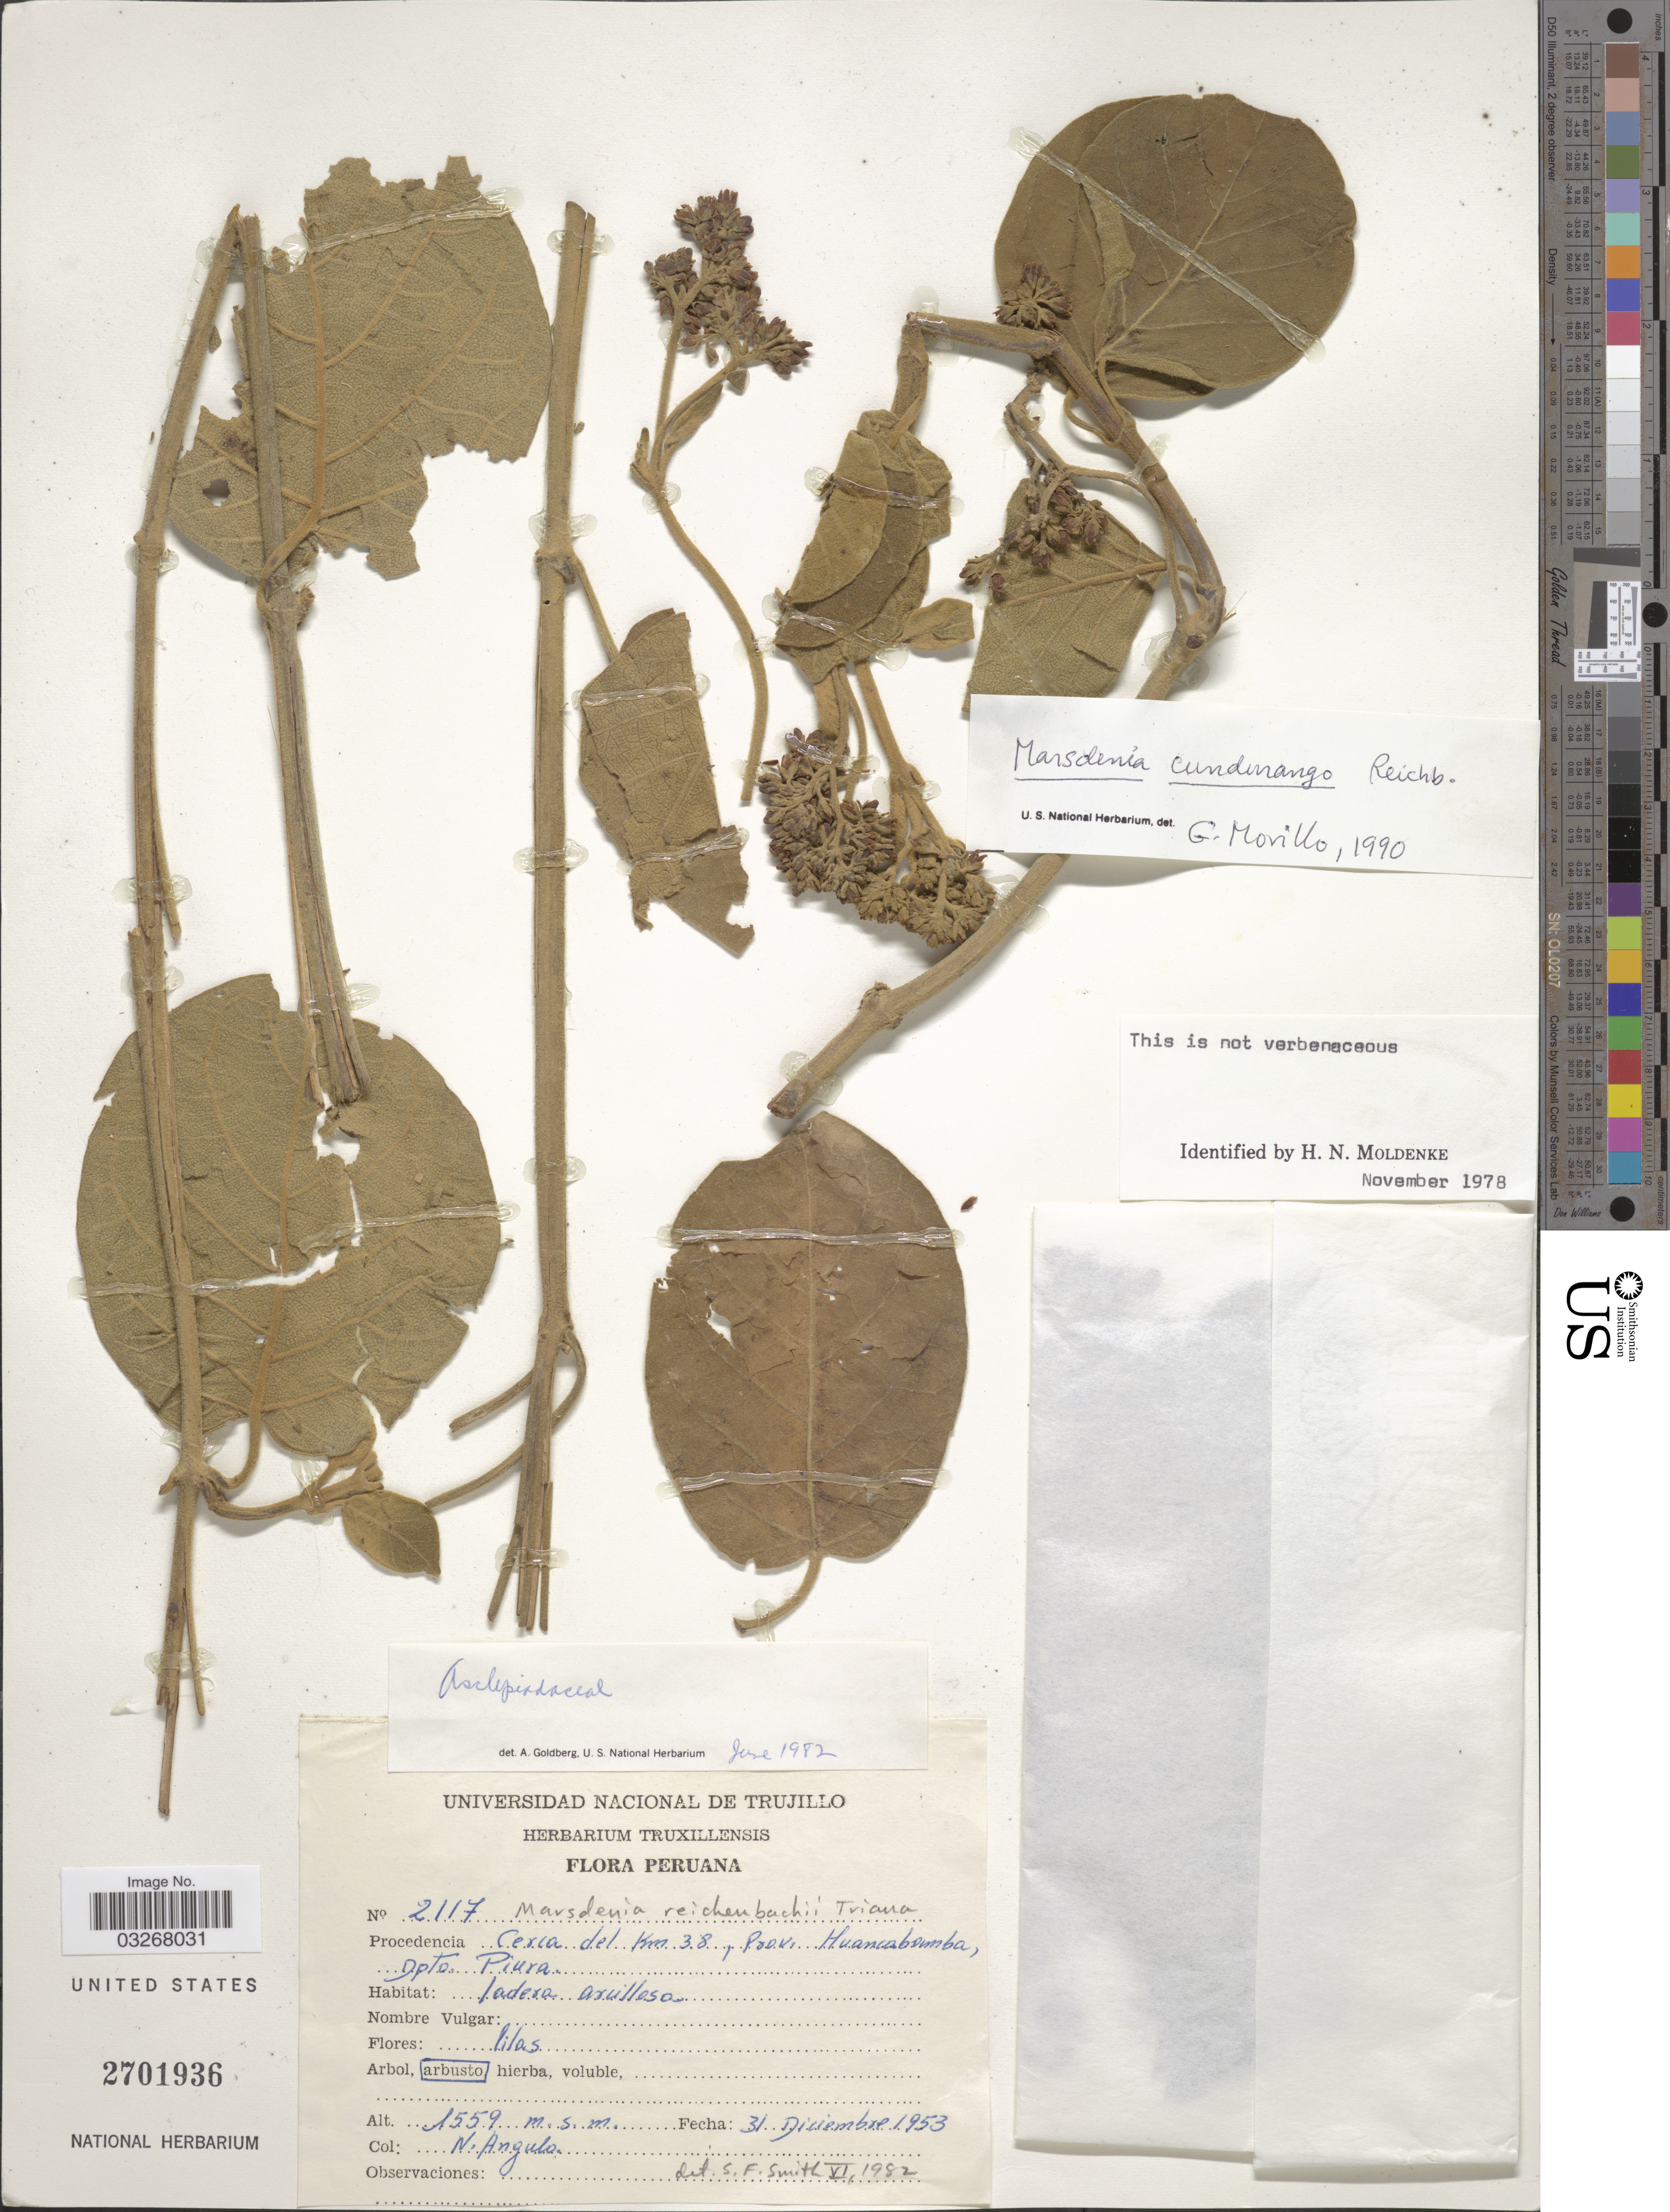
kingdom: Plantae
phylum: Tracheophyta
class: Magnoliopsida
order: Gentianales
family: Apocynaceae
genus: Marsdenia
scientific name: Marsdenia cundurango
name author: Rchb. f.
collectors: N. Angulo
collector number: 2117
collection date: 1953-12-31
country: Peru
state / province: Piura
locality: Procedencia cerca del Km 38, Prov. Huancabamba, Dpto. Piura.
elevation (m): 1559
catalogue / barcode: US 2701936